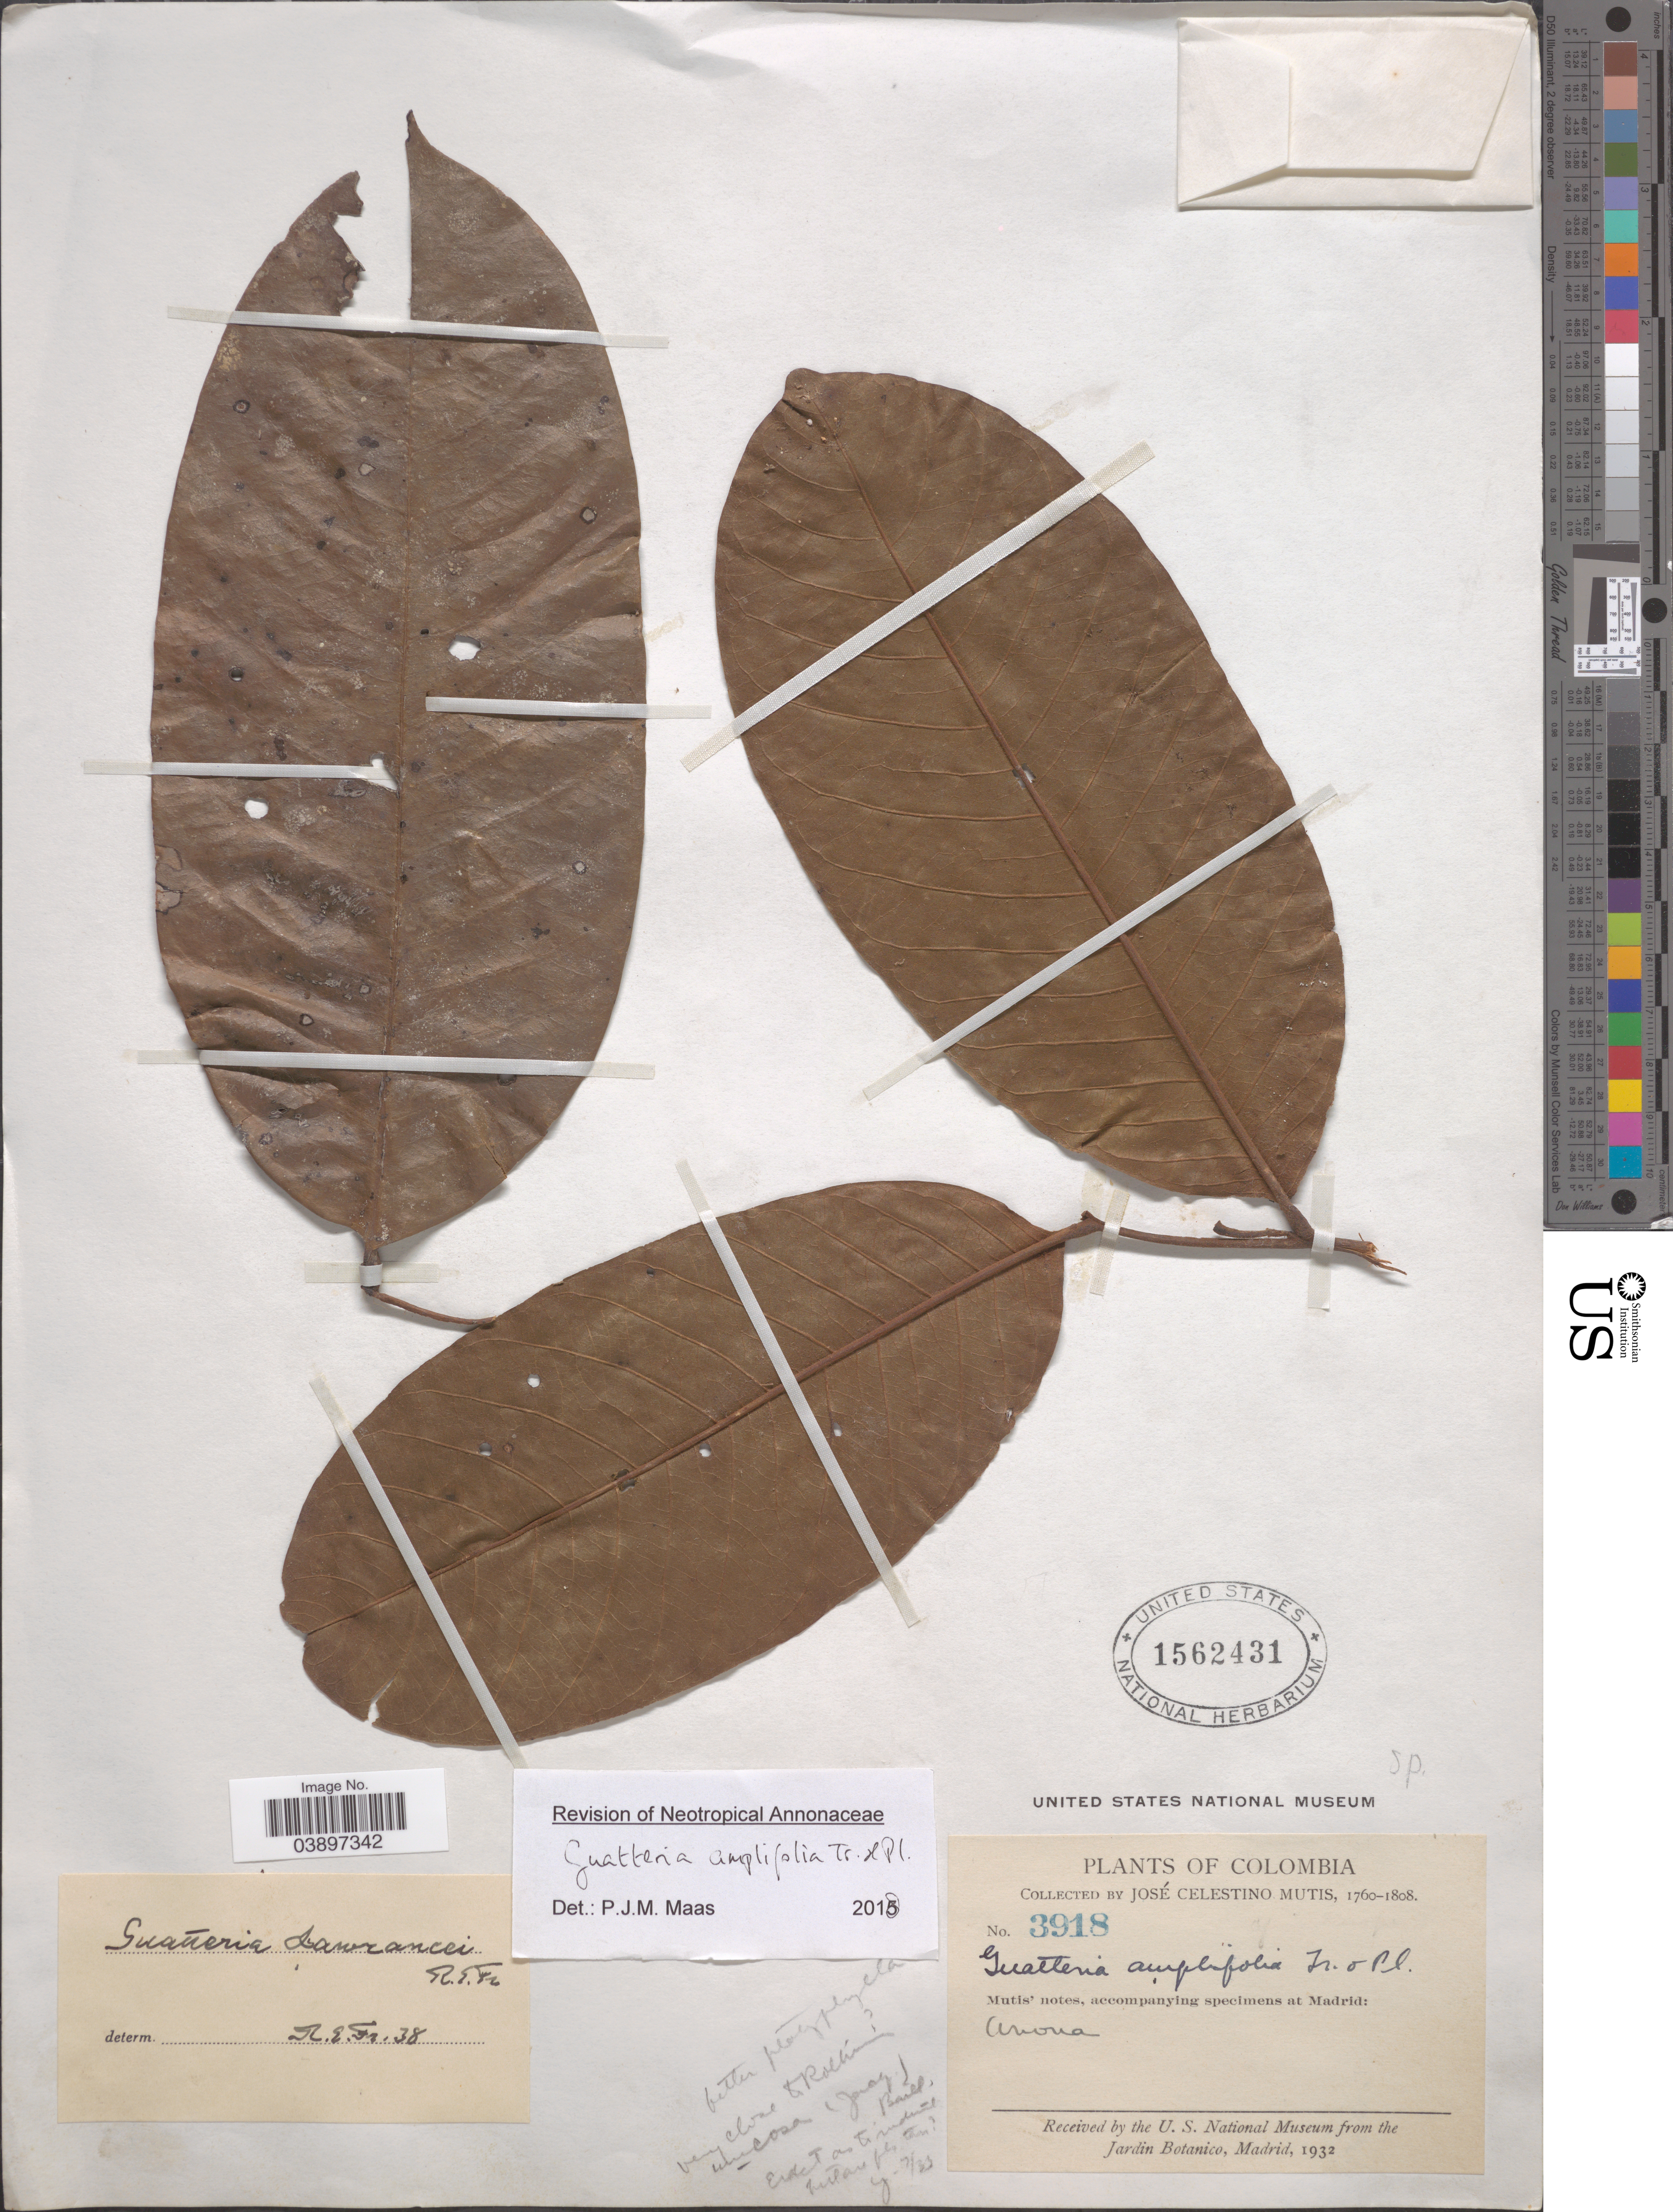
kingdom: Plantae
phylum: Tracheophyta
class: Magnoliopsida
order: Magnoliales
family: Annonaceae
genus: Guatteria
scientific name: Guatteria amplifolia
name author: Triana & Planch.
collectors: J. C. B. Mutis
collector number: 3918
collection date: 1760/1808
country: Colombia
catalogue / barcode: US 1562431